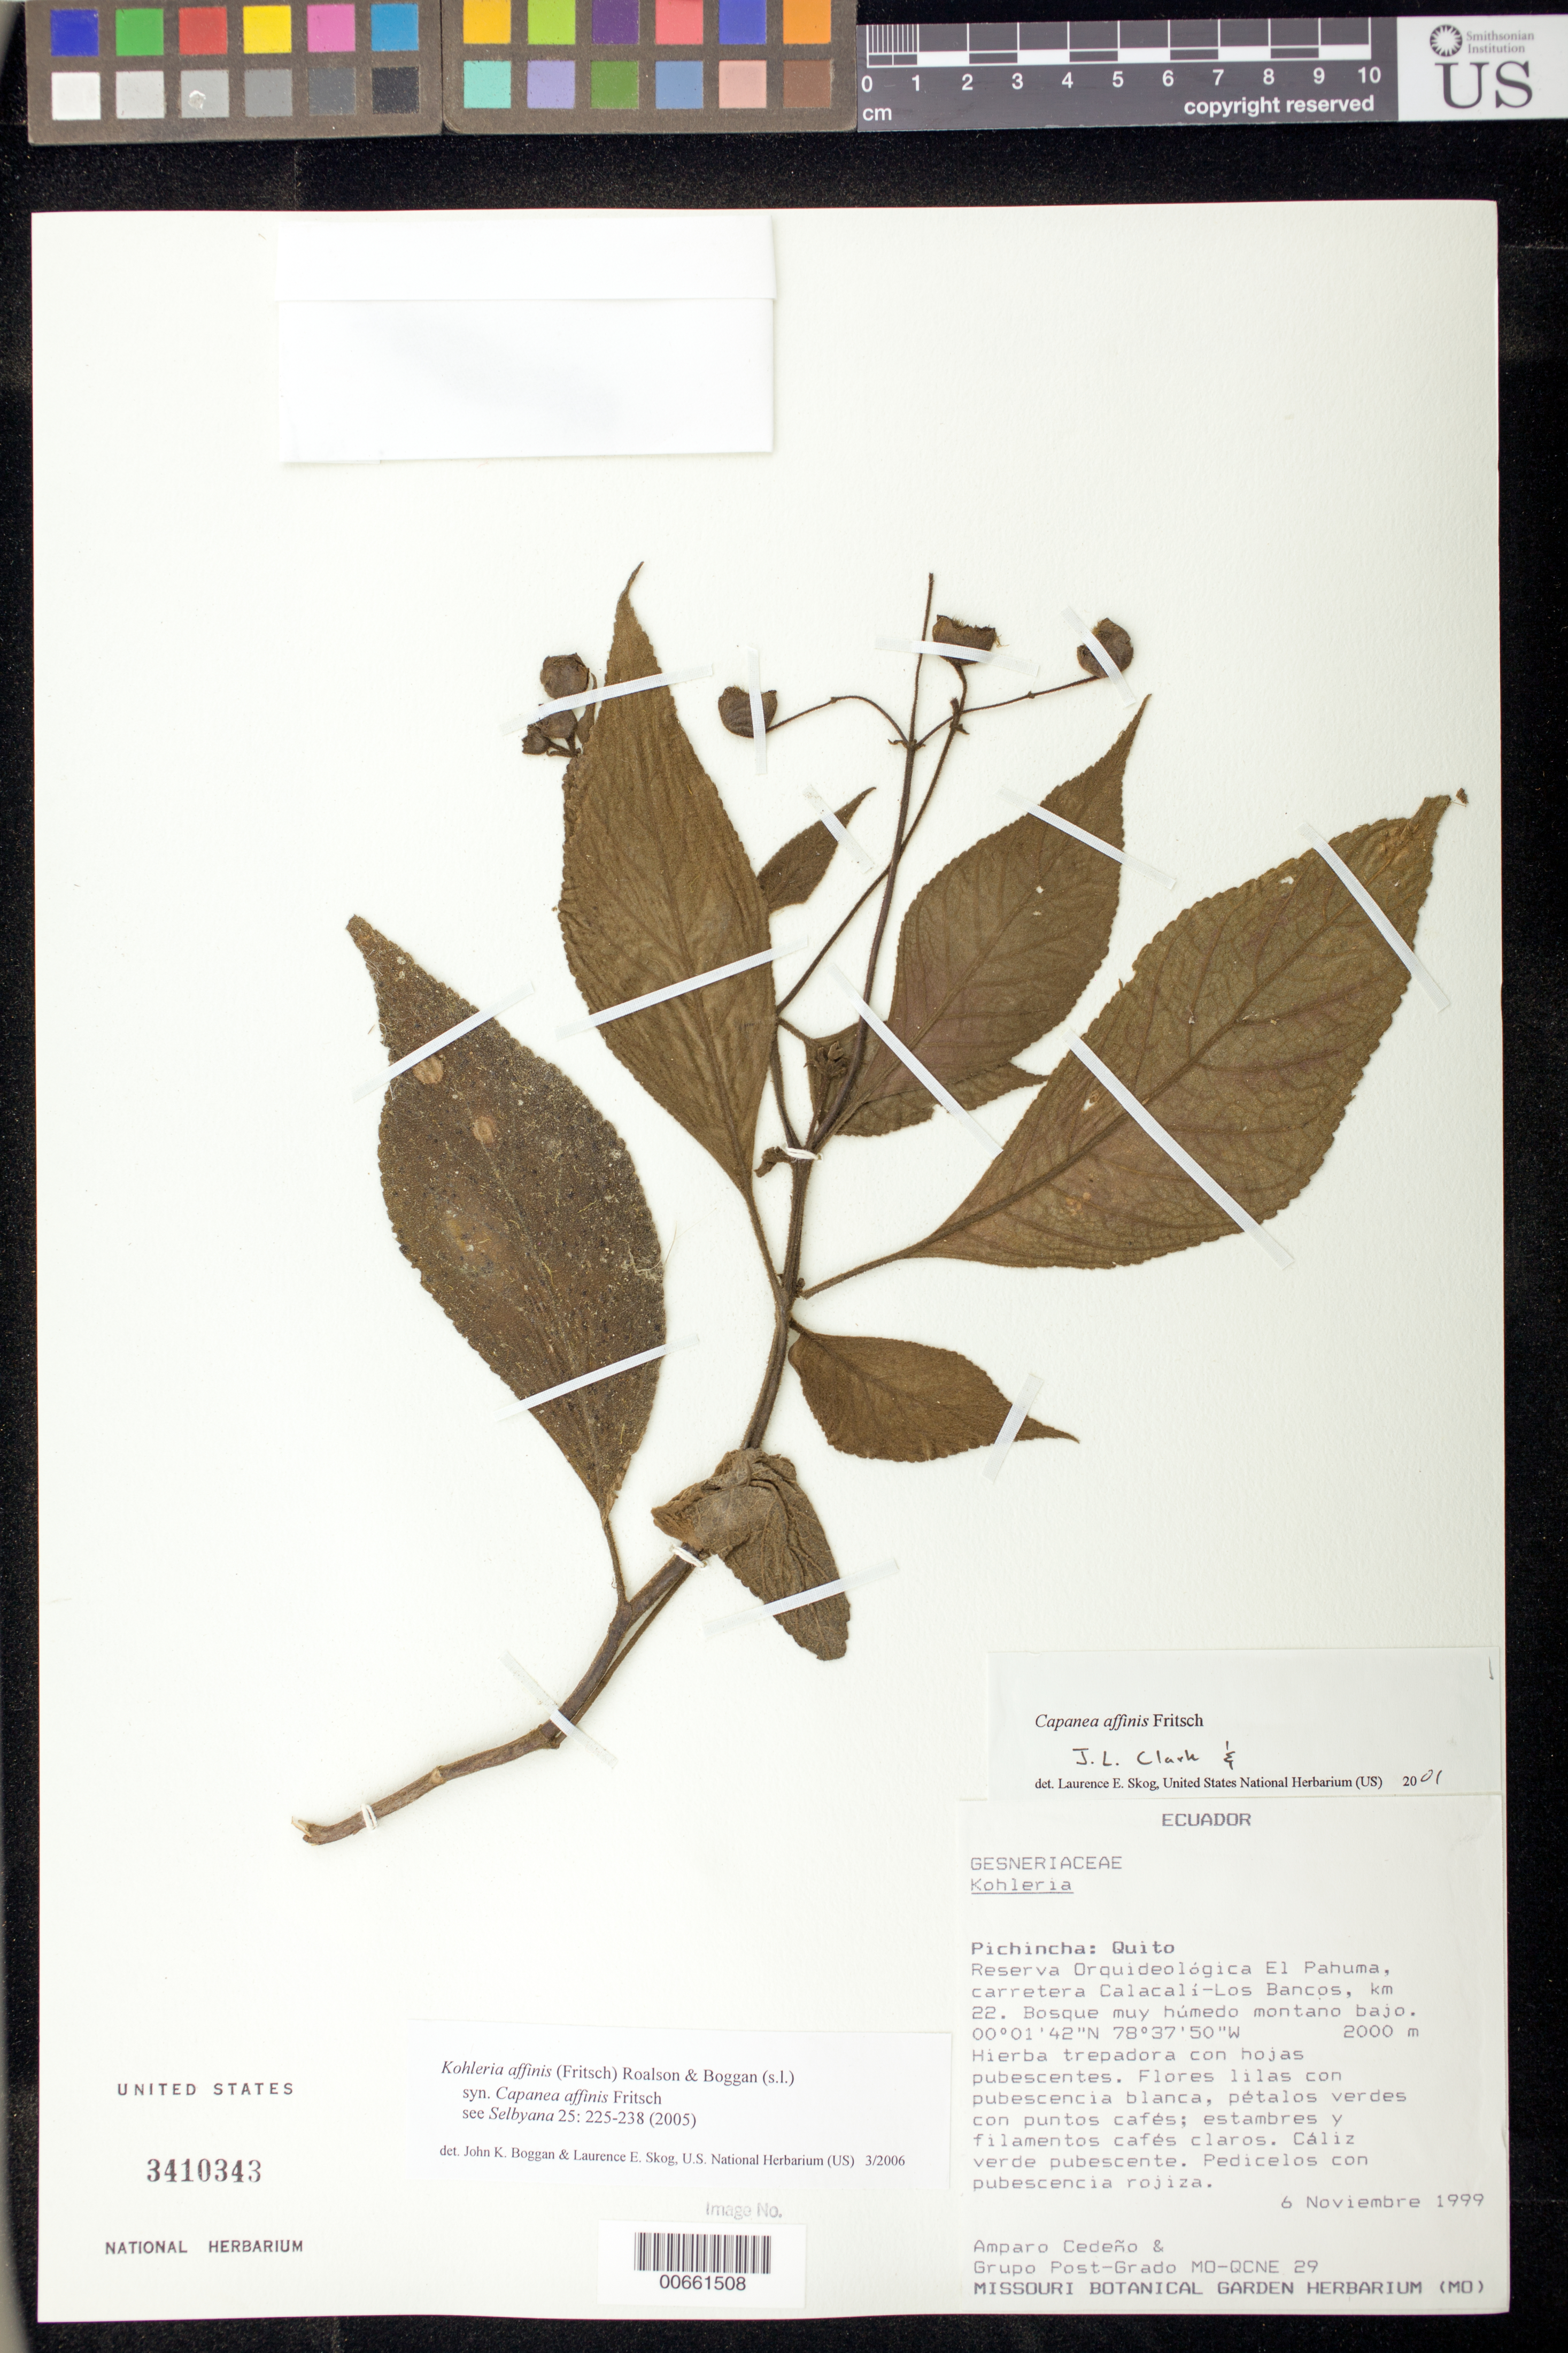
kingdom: Plantae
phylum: Tracheophyta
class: Magnoliopsida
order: Lamiales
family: Gesneriaceae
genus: Kohleria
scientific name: Kohleria affinis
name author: (Fritsch) Roalson & Boggan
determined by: Boggan, J. K.; Skog, L. E.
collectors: A. Cedeño & Grupo Post-Grado MO-QCNE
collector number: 29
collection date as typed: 06 Nov 1999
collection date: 1999-11-06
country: Ecuador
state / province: Pichincha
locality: Quito; Reserva Orquideológica El Pahuma, carretera Calacalí-Los Bancos, km 22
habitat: Bosque muy húmedo montano bajo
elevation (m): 2000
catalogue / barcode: US 3410343